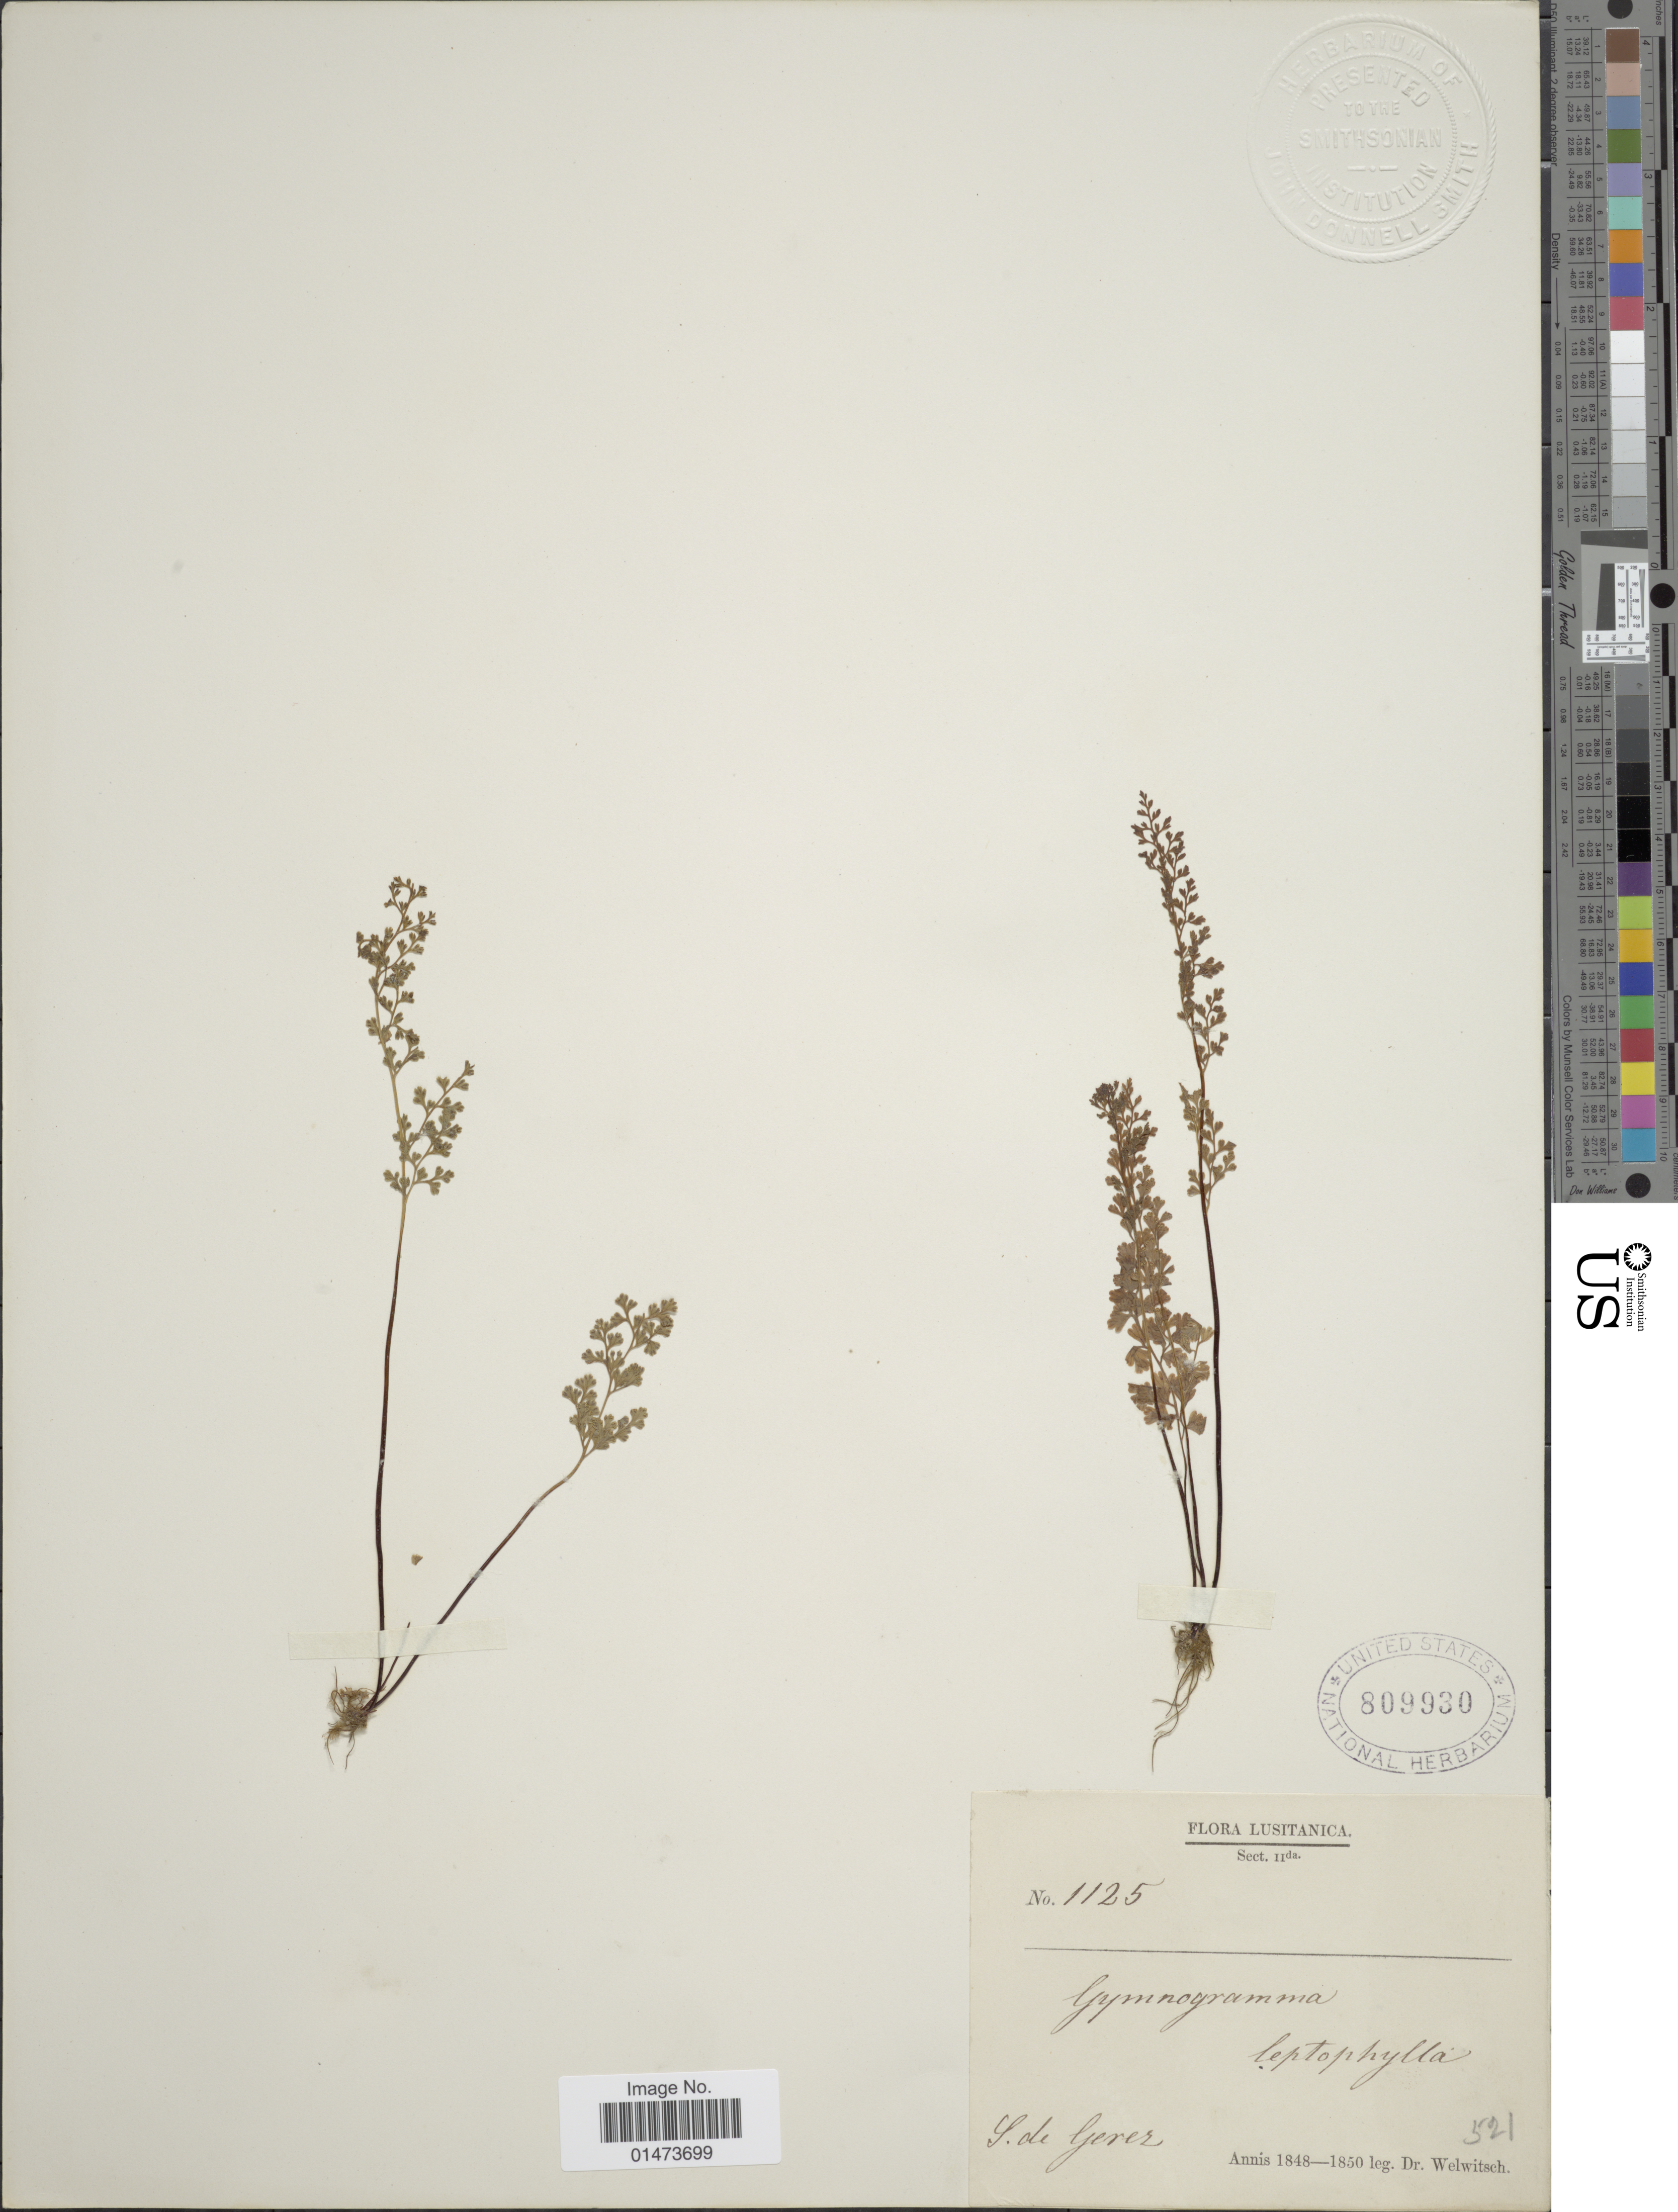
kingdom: Plantae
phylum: Tracheophyta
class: Polypodiopsida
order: Polypodiales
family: Pteridaceae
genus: Anogramma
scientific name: Anogramma leptophylla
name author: (L.) Link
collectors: -. Welwitsch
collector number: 1125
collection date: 1848/1850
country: Portugal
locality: Lusitanica, S. de Gerez.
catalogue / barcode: US 809930